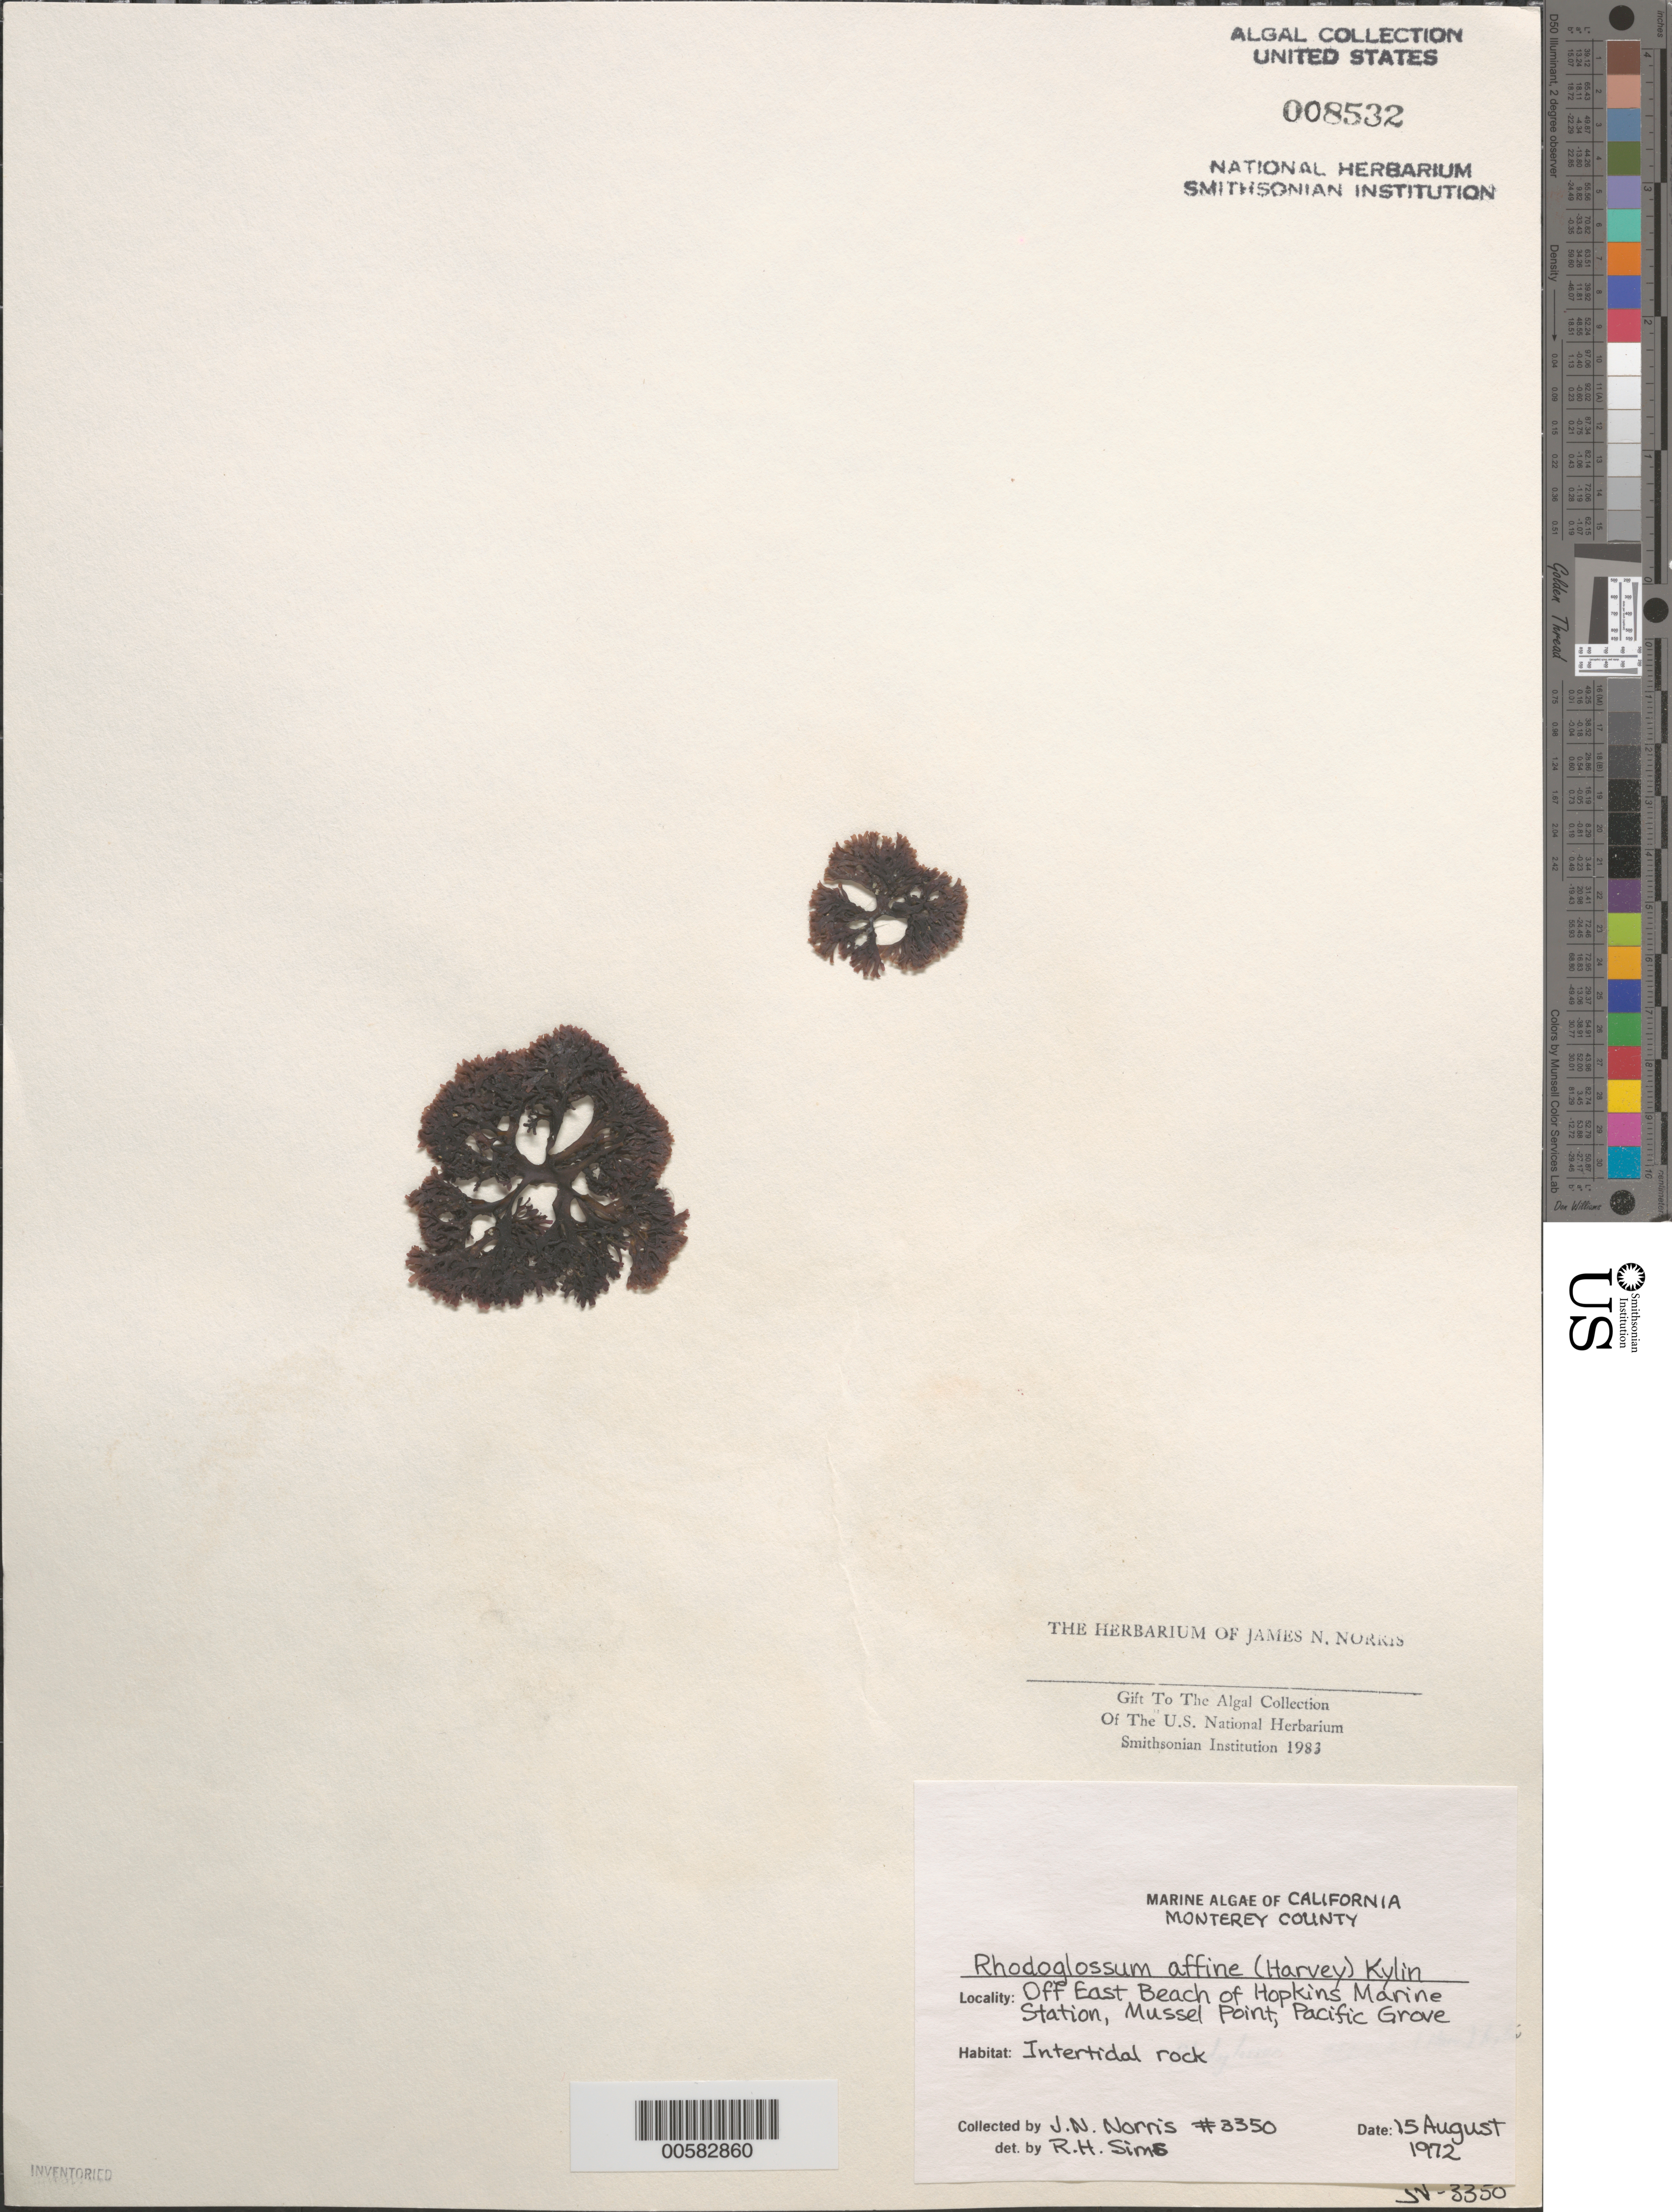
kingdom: Plantae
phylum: Rhodophyta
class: Florideophyceae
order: Gigartinales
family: Gigartinaceae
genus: Mazzaella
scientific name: Mazzaella affinis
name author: (Harvey) Fredericq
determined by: Algae name updating Project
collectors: J. N. Norris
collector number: JN-3350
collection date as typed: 15 Aug 1972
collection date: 1972-08-15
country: United States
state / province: California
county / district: Monterey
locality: Pacific Grove, off East Beach of Hopkins Marine Station, Mussel Point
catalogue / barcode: US 8532